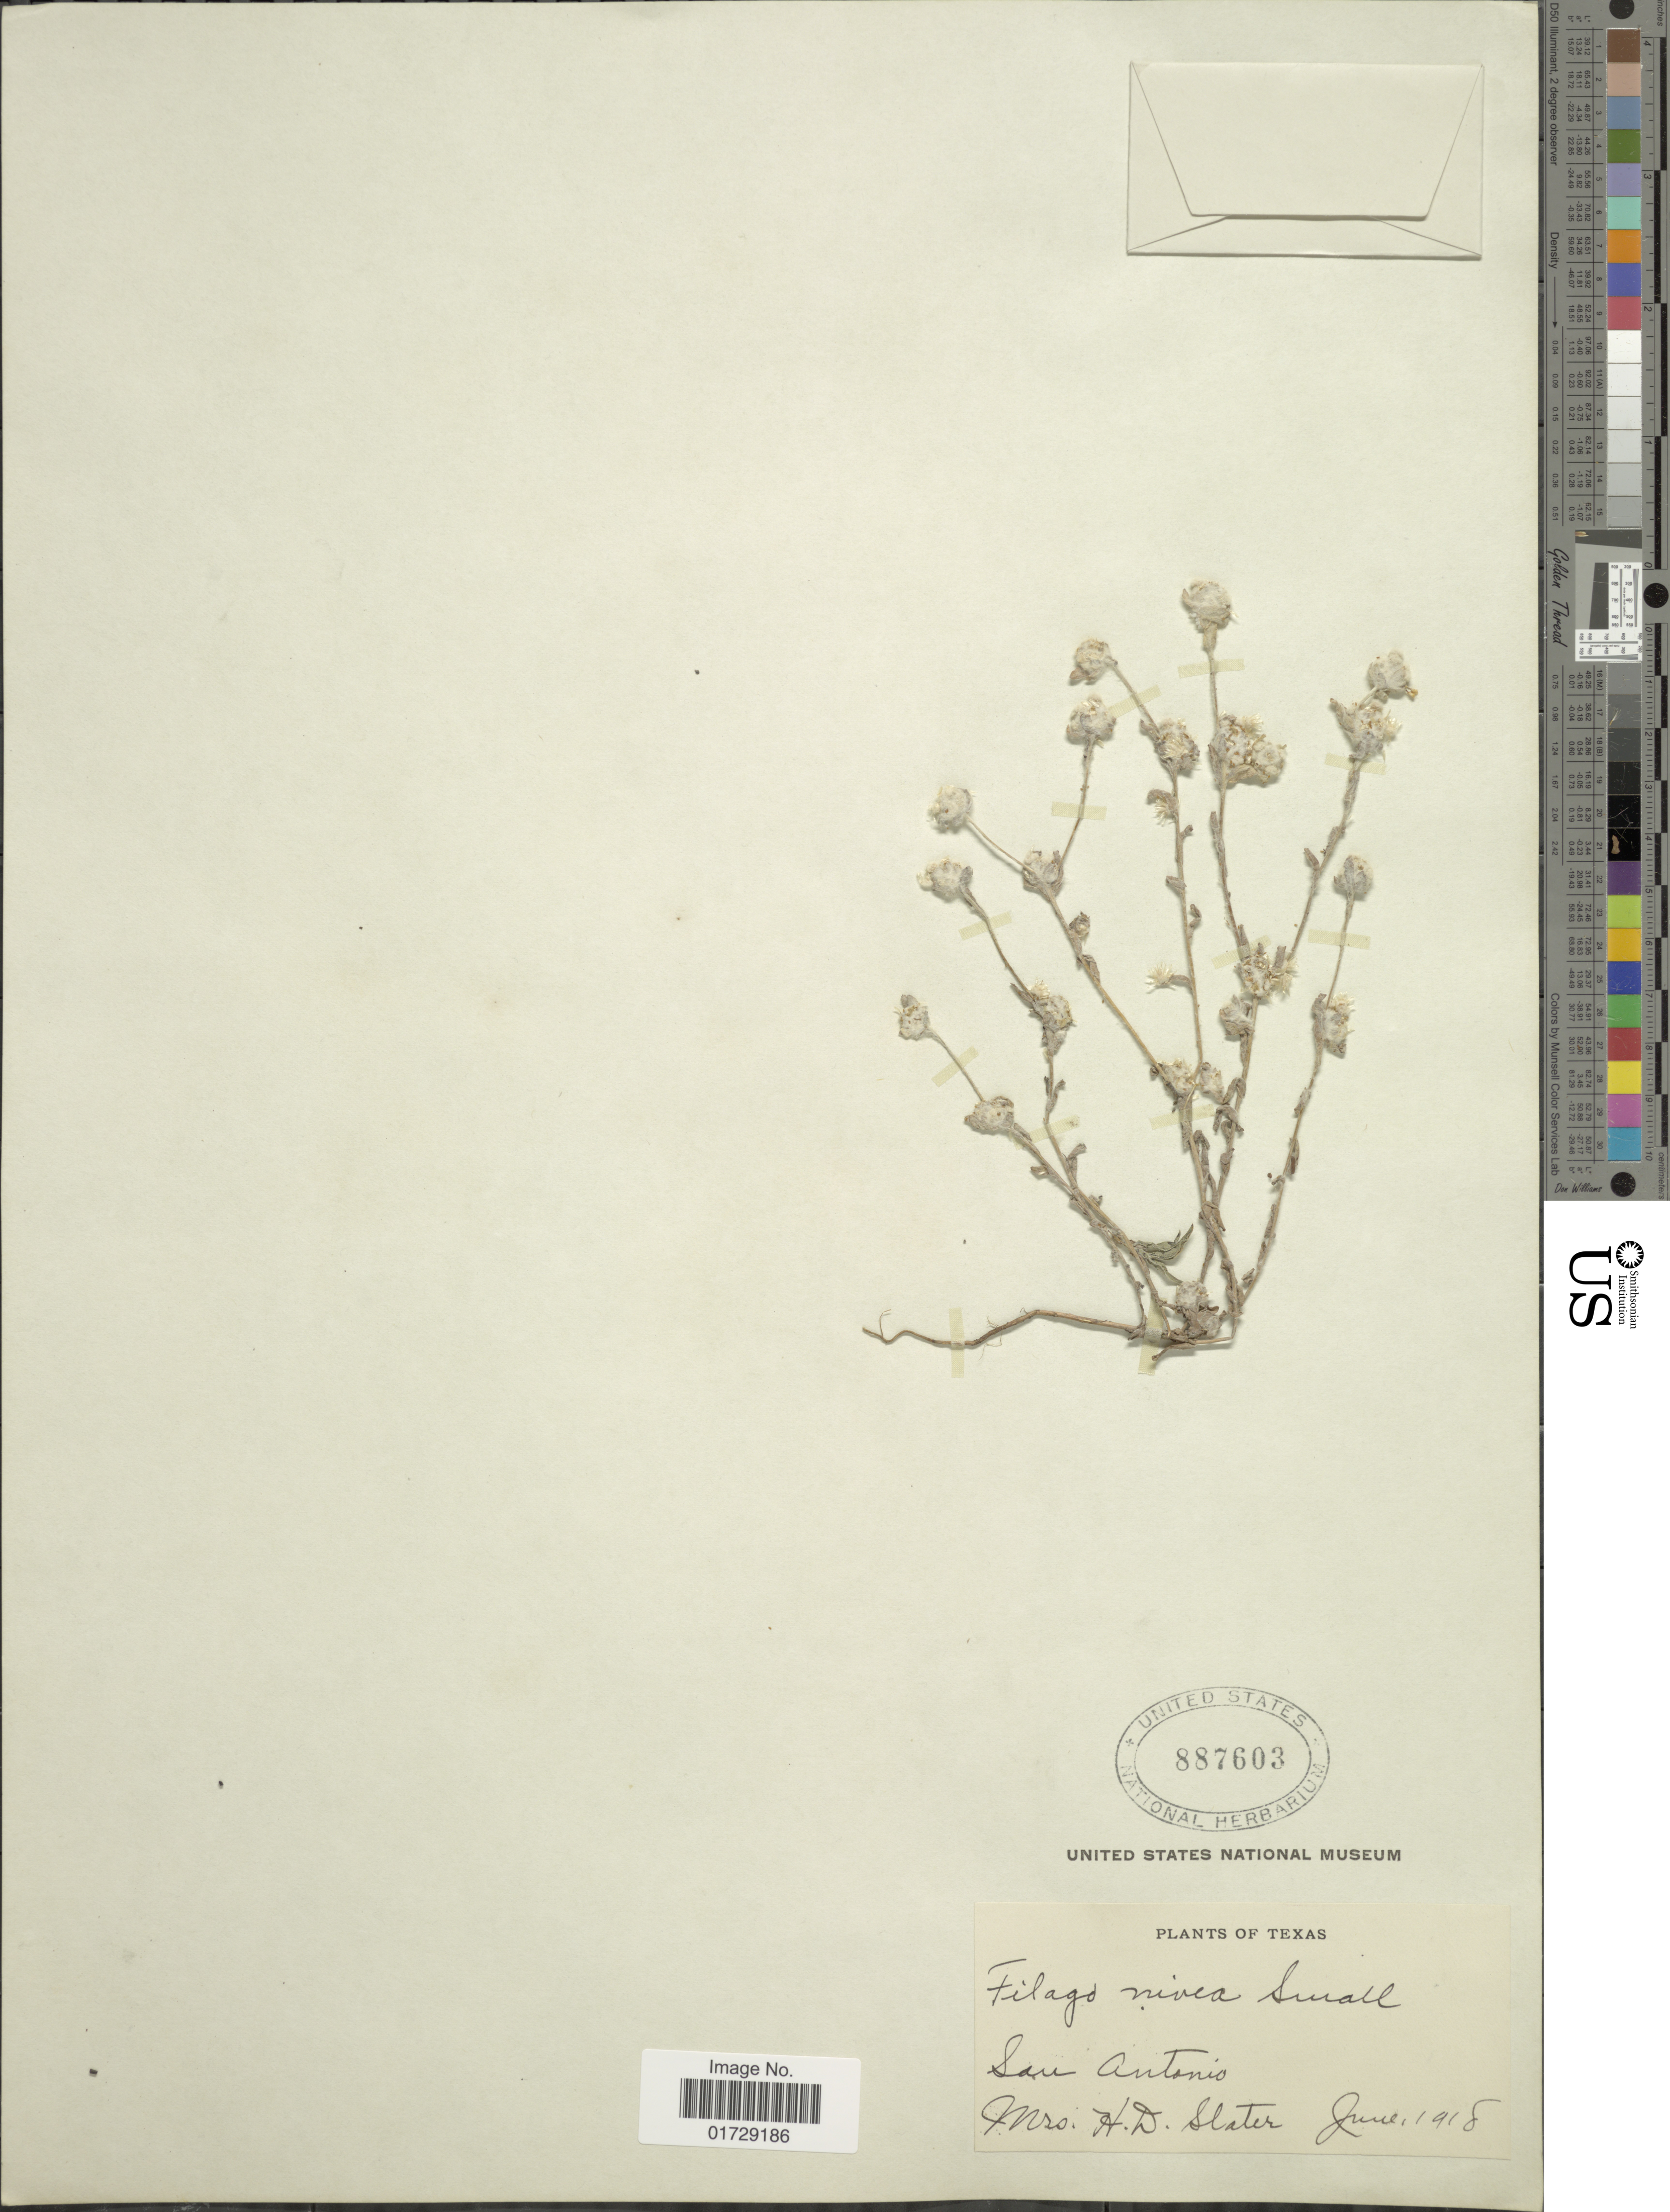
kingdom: Plantae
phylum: Tracheophyta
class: Magnoliopsida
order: Asterales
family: Asteraceae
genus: Evax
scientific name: Evax multicaulis var. multicaulis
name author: DC.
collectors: H. Slater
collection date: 1918-06-01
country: United States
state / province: Texas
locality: San Antonio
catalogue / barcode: US 887603